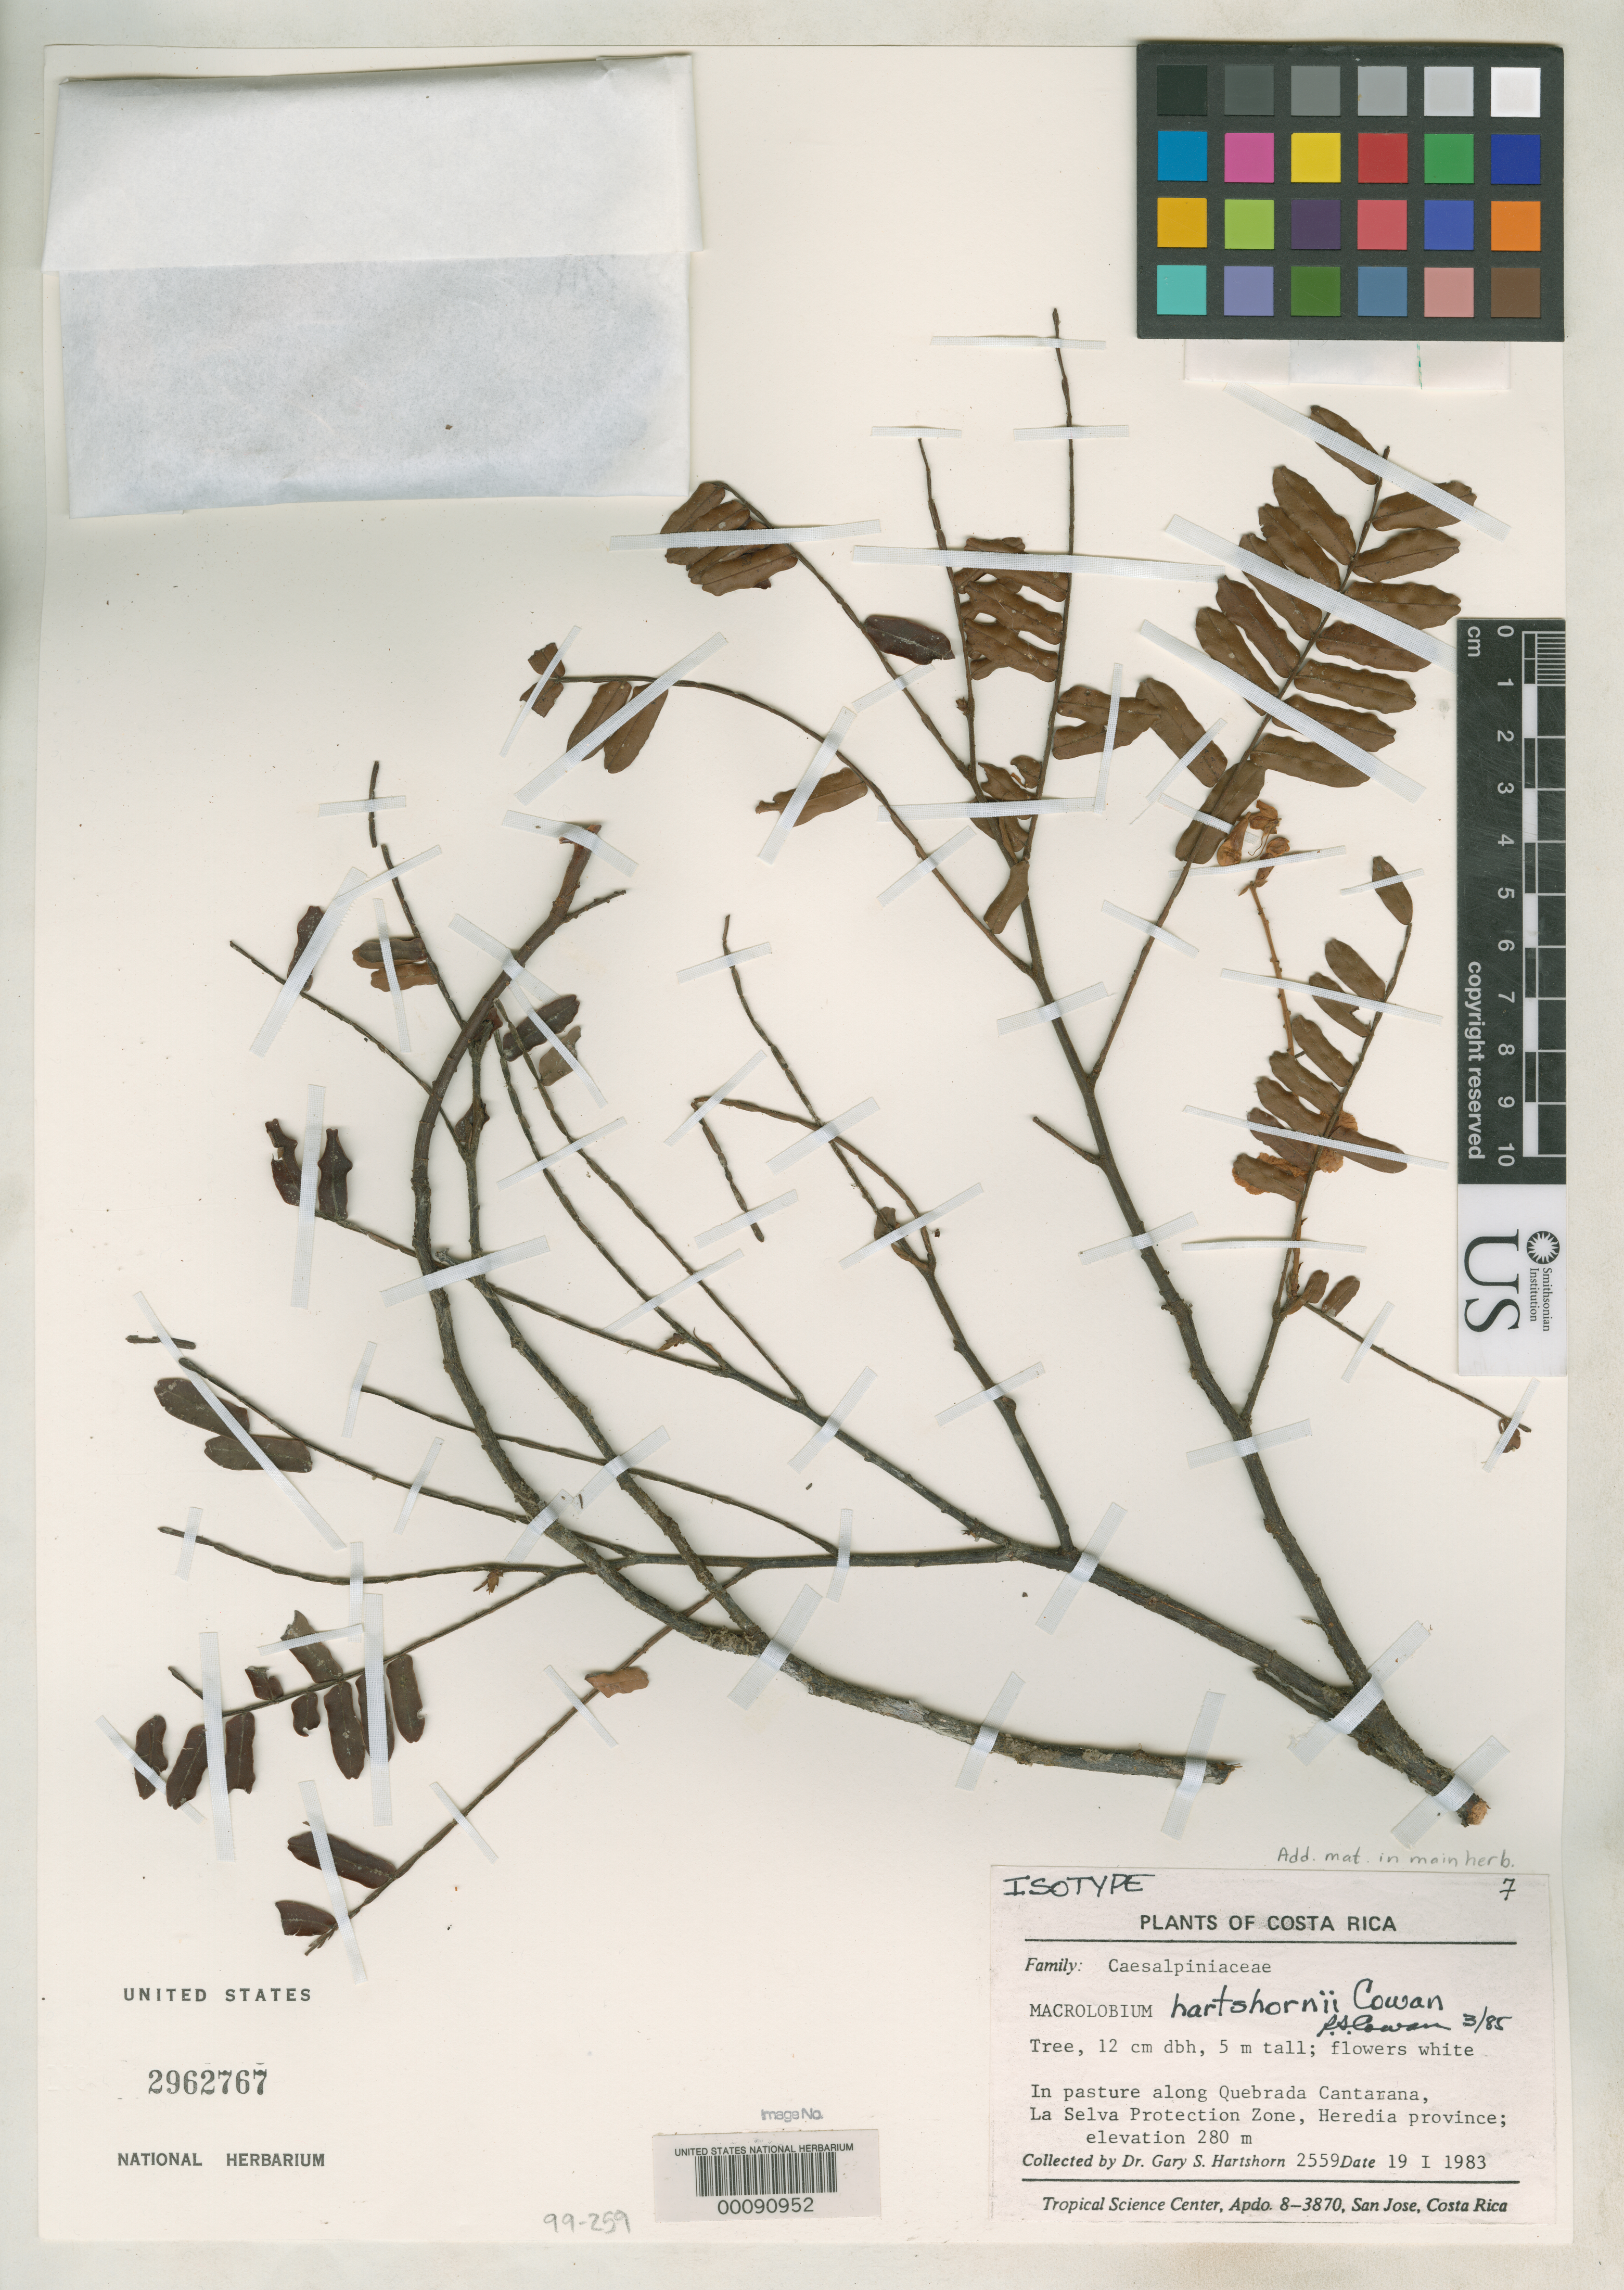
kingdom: Plantae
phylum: Tracheophyta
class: Magnoliopsida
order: Fabales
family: Fabaceae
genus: Macrolobium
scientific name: Macrolobium hartshornii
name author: R.S. Cowan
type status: Isotype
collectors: G. Hartshorn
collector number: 2559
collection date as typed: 19 Jan 1983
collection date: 1983-01-19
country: Costa Rica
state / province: Heredia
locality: La Selva Protection Zone, along Quebrada Cantarana.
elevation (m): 280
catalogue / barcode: US 2962767